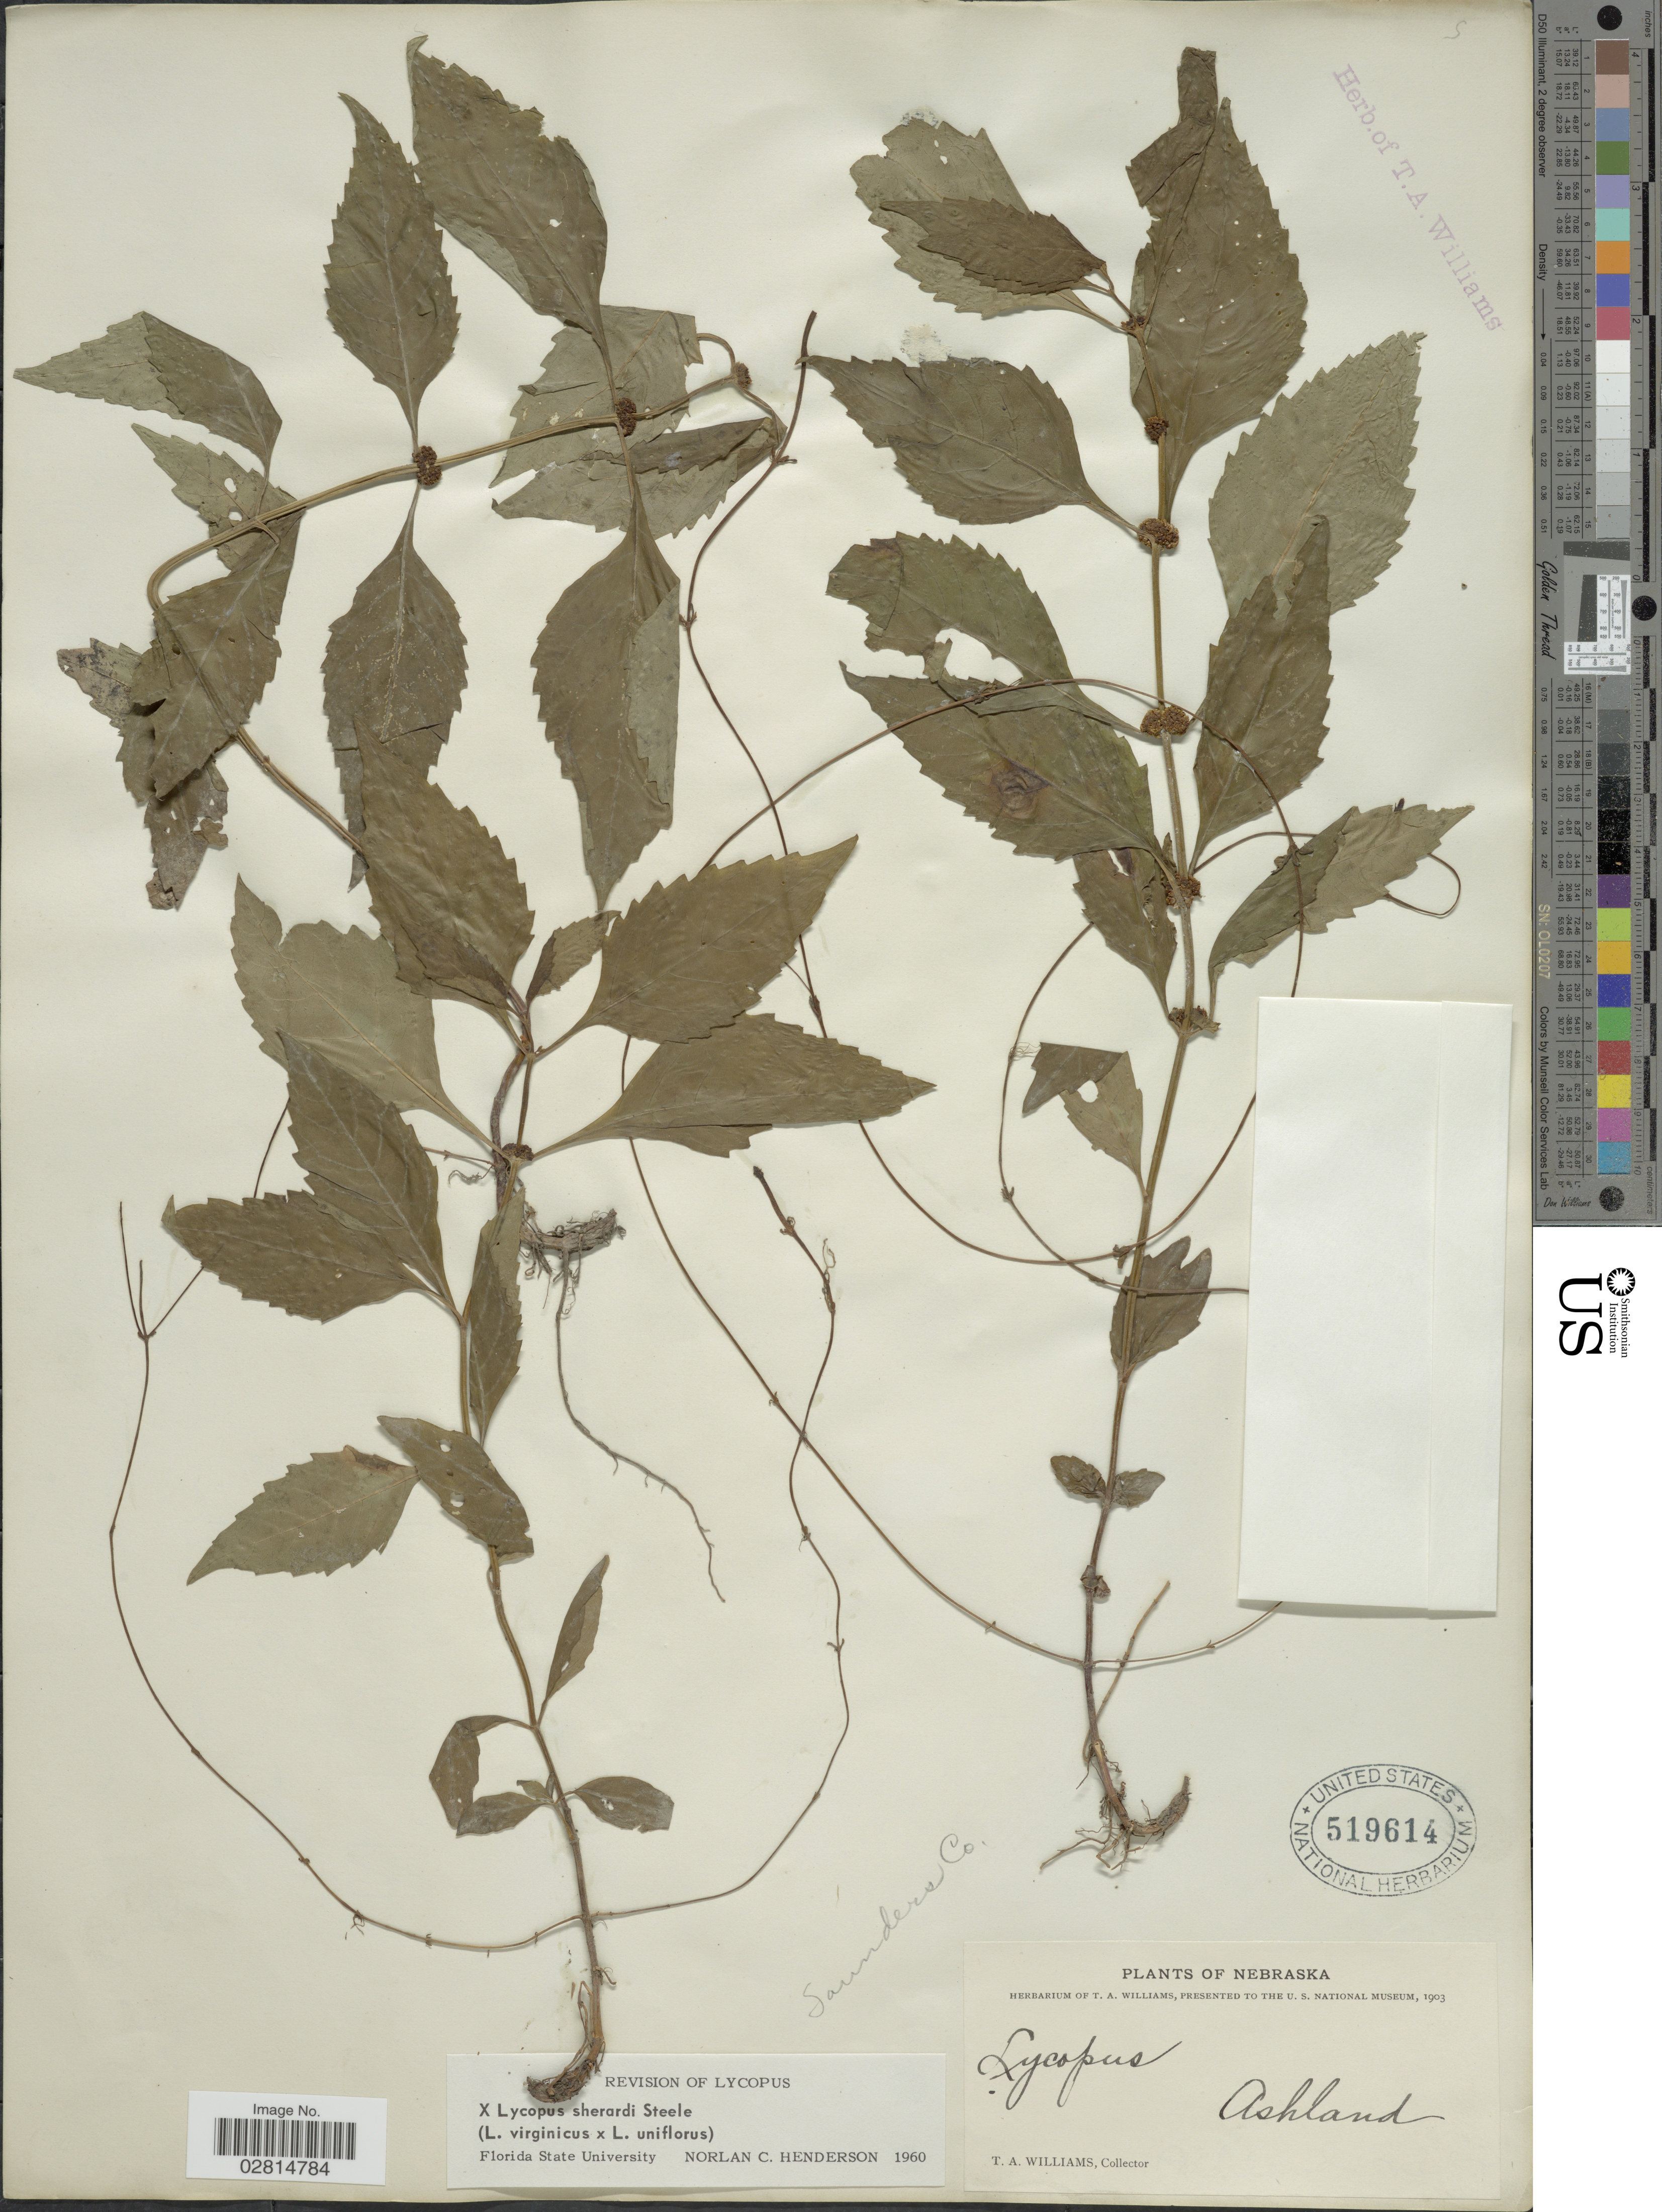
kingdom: Plantae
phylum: Tracheophyta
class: Magnoliopsida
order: Lamiales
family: Lamiaceae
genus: Lycopus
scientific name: Lycopus x sherardii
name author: E.S. Steele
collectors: T. A. Williams (herbarium)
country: United States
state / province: Nebraska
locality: Ashland. Saunders Co.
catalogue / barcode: US 519614